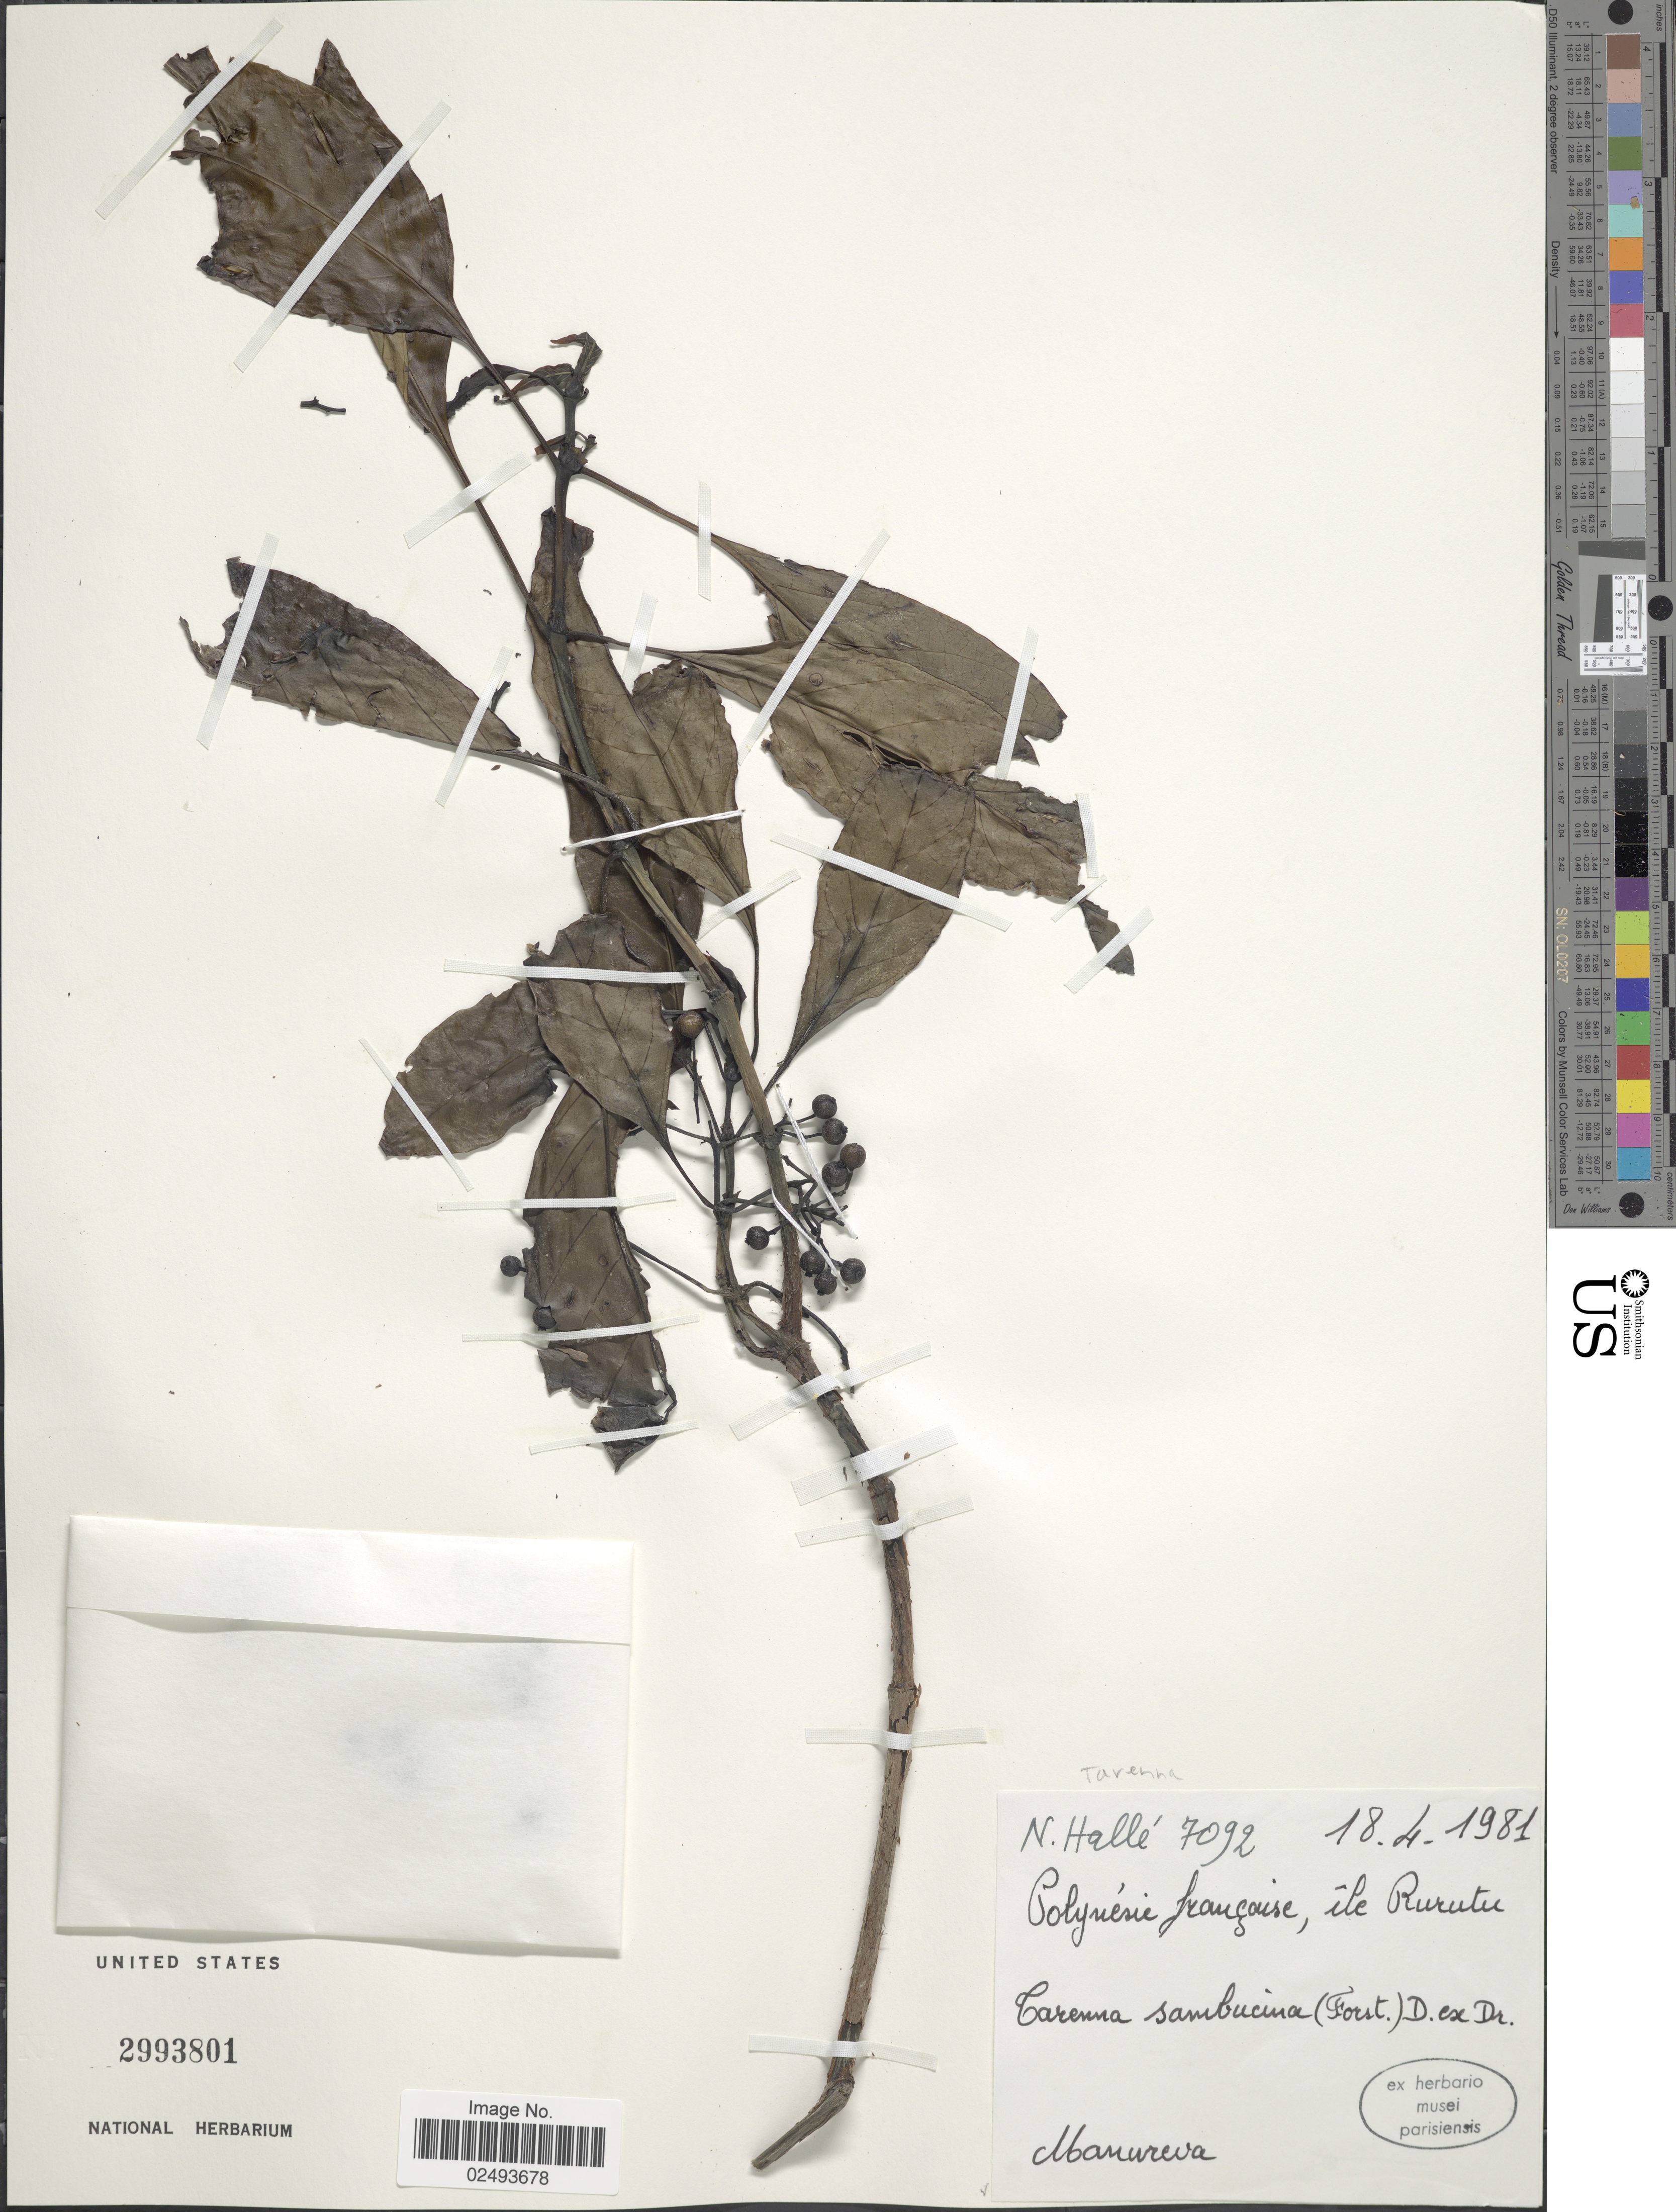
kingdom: Plantae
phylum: Tracheophyta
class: Magnoliopsida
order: Gentianales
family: Rubiaceae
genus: Tarenna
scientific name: Tarenna sambucina var. tahitensis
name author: (Valeton) Fosberg & Sachet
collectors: N. Hallé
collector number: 7092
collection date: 1981-04-18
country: French Polynesia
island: Rurutu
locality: Ile Rurutu, Polynesie francouse, ile Rurutu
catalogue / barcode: US 2993801